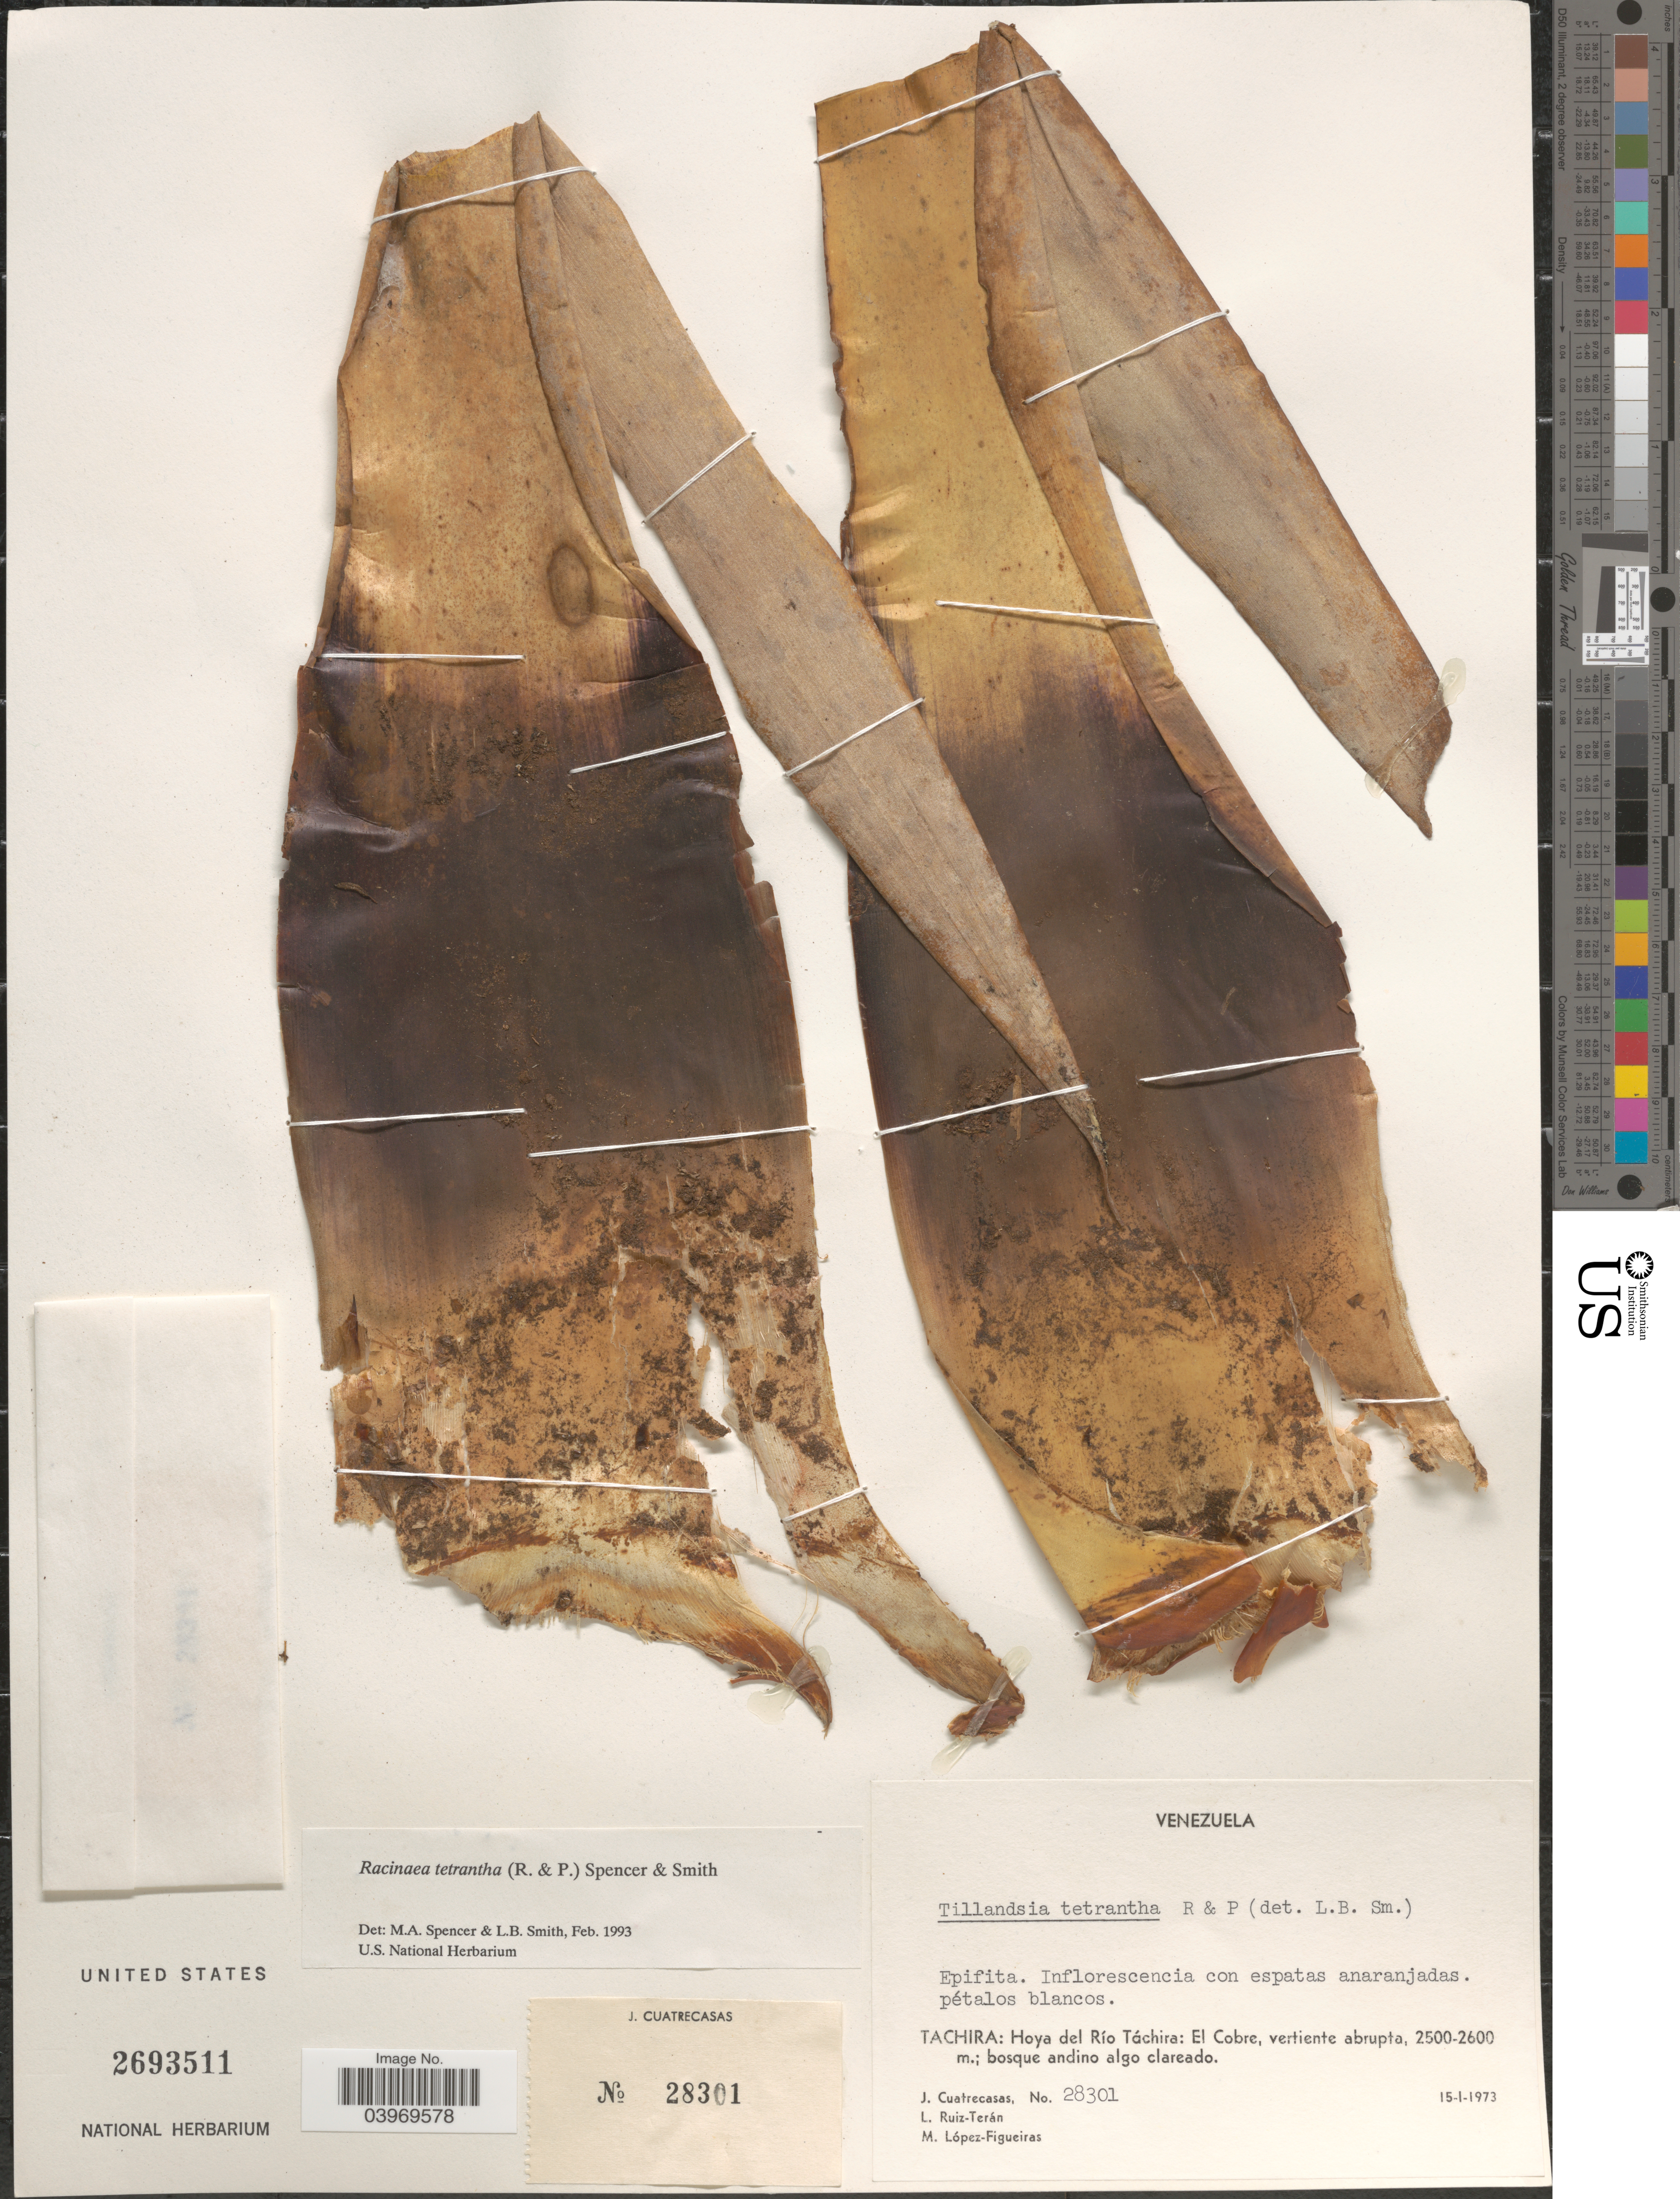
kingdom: Plantae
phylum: Tracheophyta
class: Liliopsida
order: Poales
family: Bromeliaceae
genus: Racinaea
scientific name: Racinaea tetrantha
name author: (Ruiz & Pav.) L.B. Sm.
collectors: J. Cuatrecasas, L. E. Ruíz-Terán & M. López Figueiras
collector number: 28301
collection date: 1973-01-15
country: Venezuela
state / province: Tachira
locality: Hoya del Río Táchira: El Cobre, vertiente abrupta.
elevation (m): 2500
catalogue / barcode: US 2693511